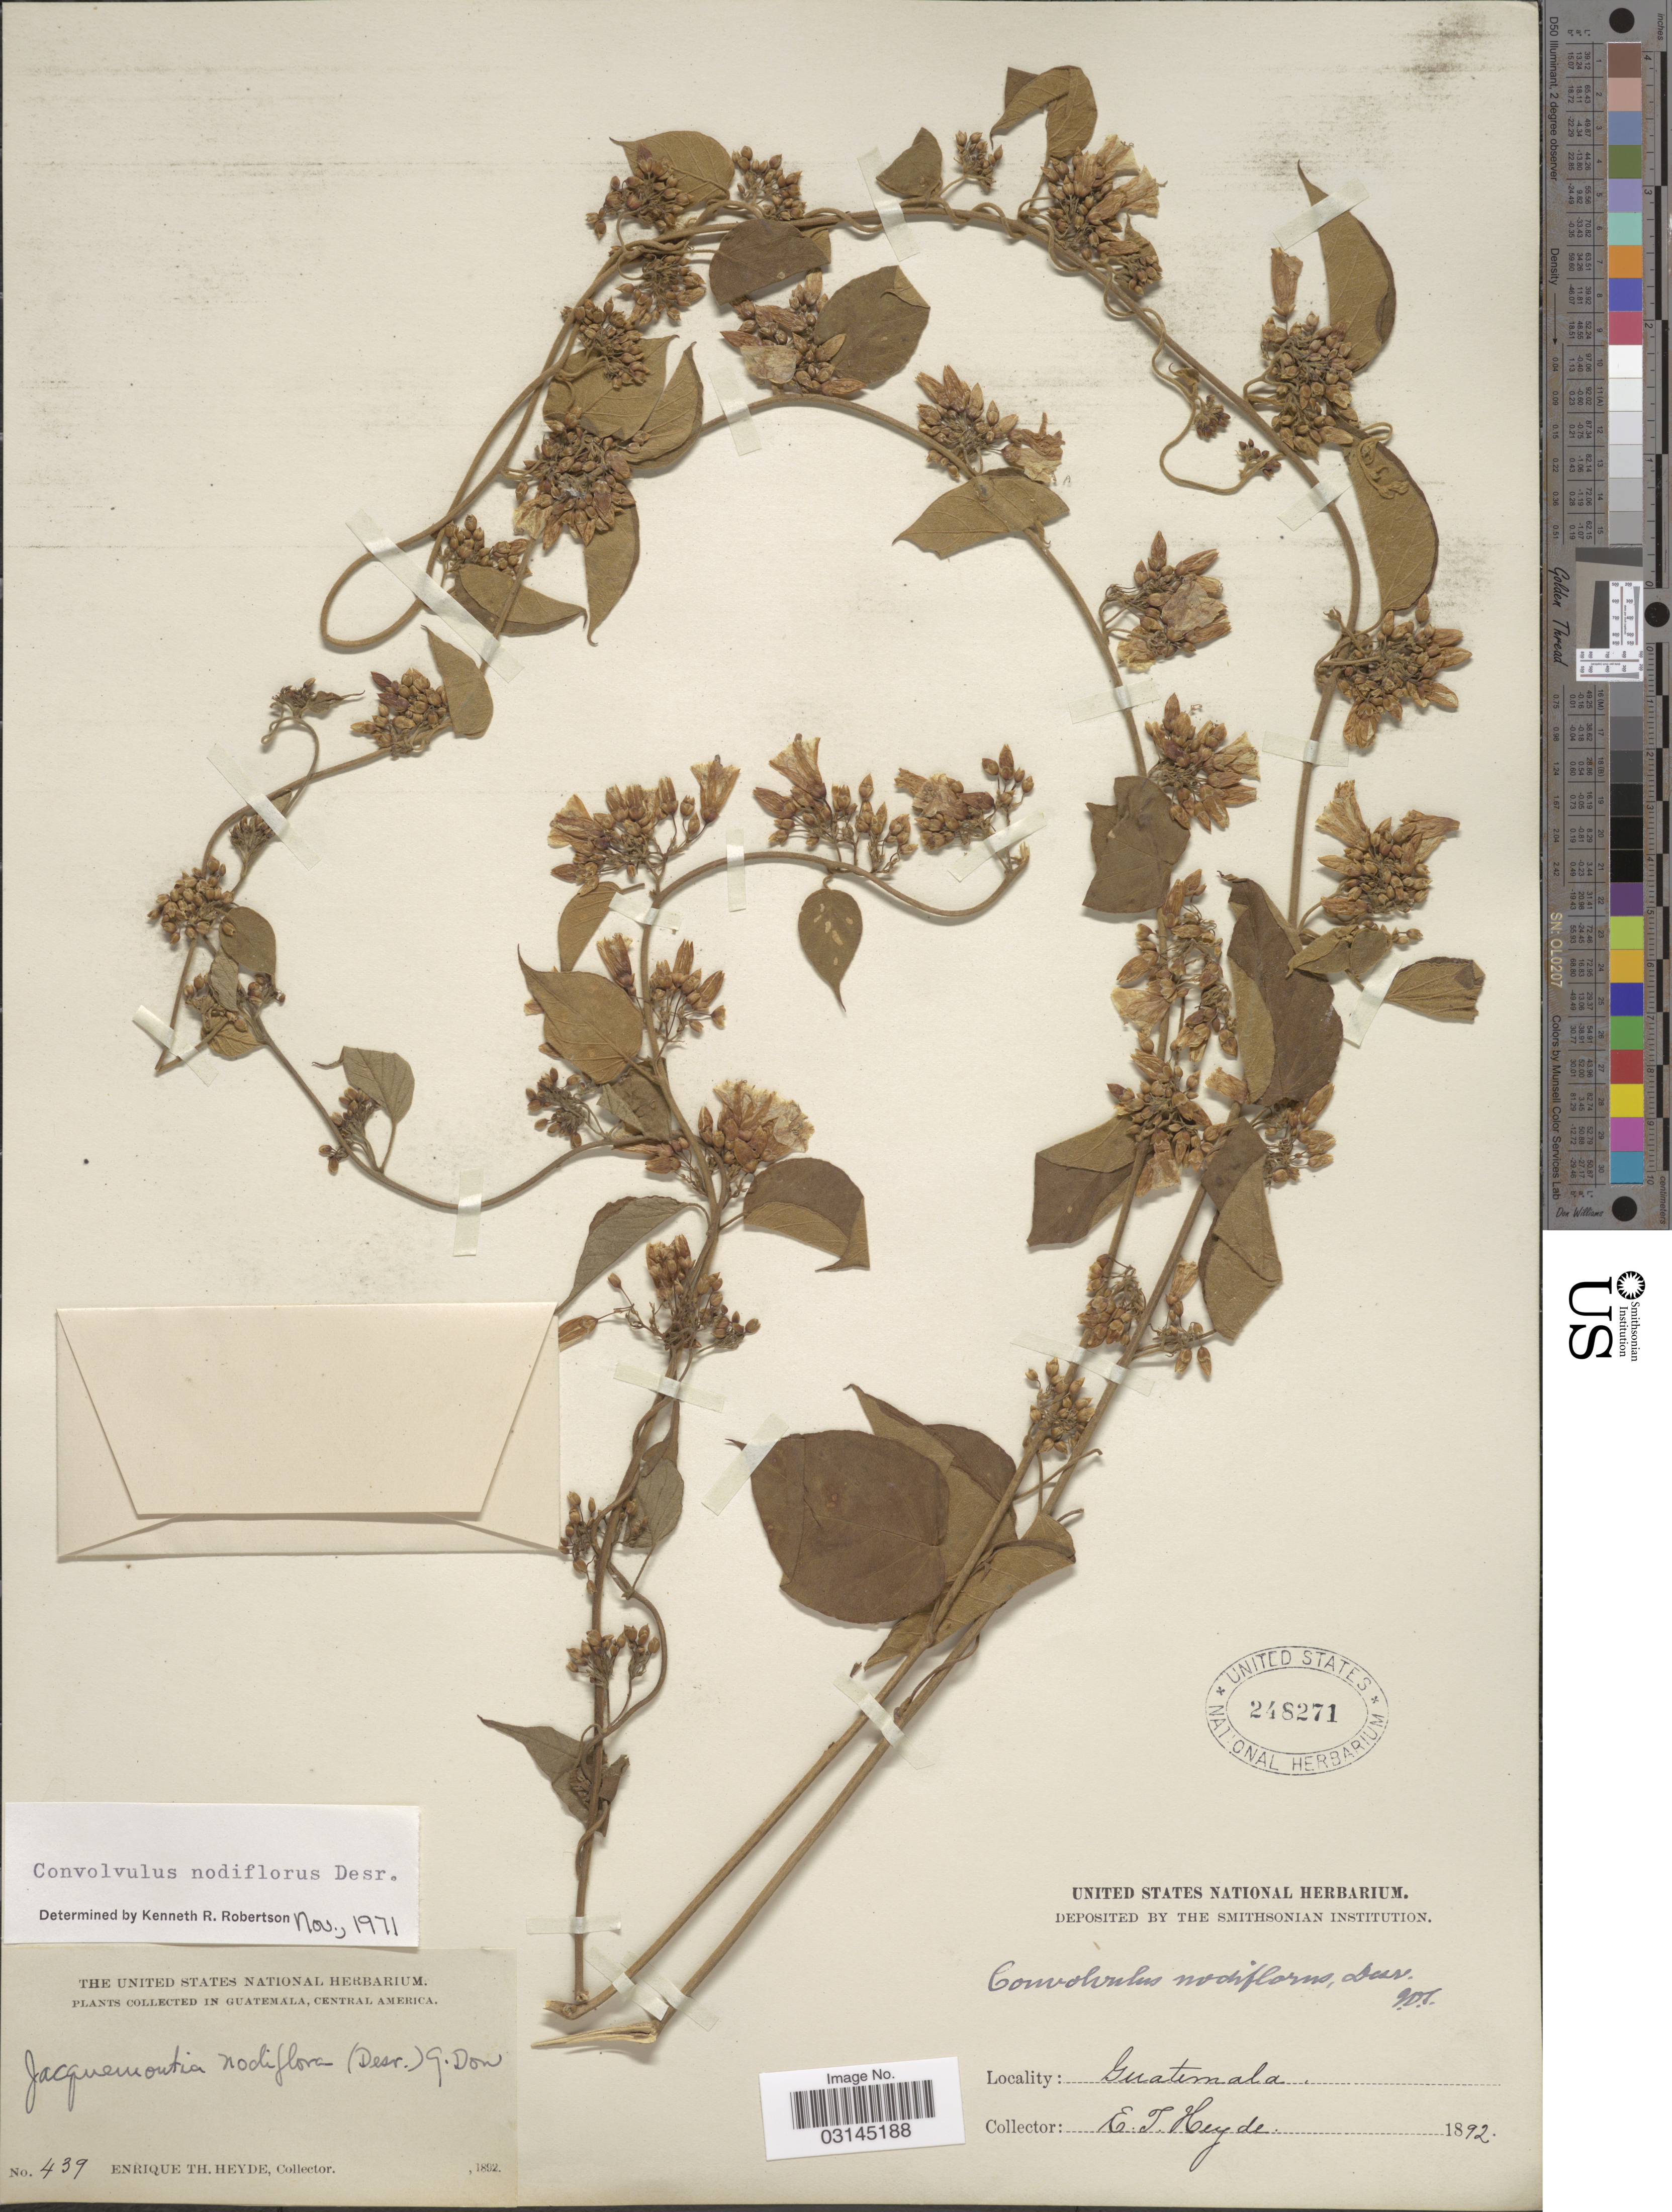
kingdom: Plantae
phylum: Tracheophyta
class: Magnoliopsida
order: Solanales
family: Convolvulaceae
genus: Convolvulus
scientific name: Convolvulus nodiflorus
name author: Desr.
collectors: E. T. Heyde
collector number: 439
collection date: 1892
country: Guatemala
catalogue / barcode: US 248271